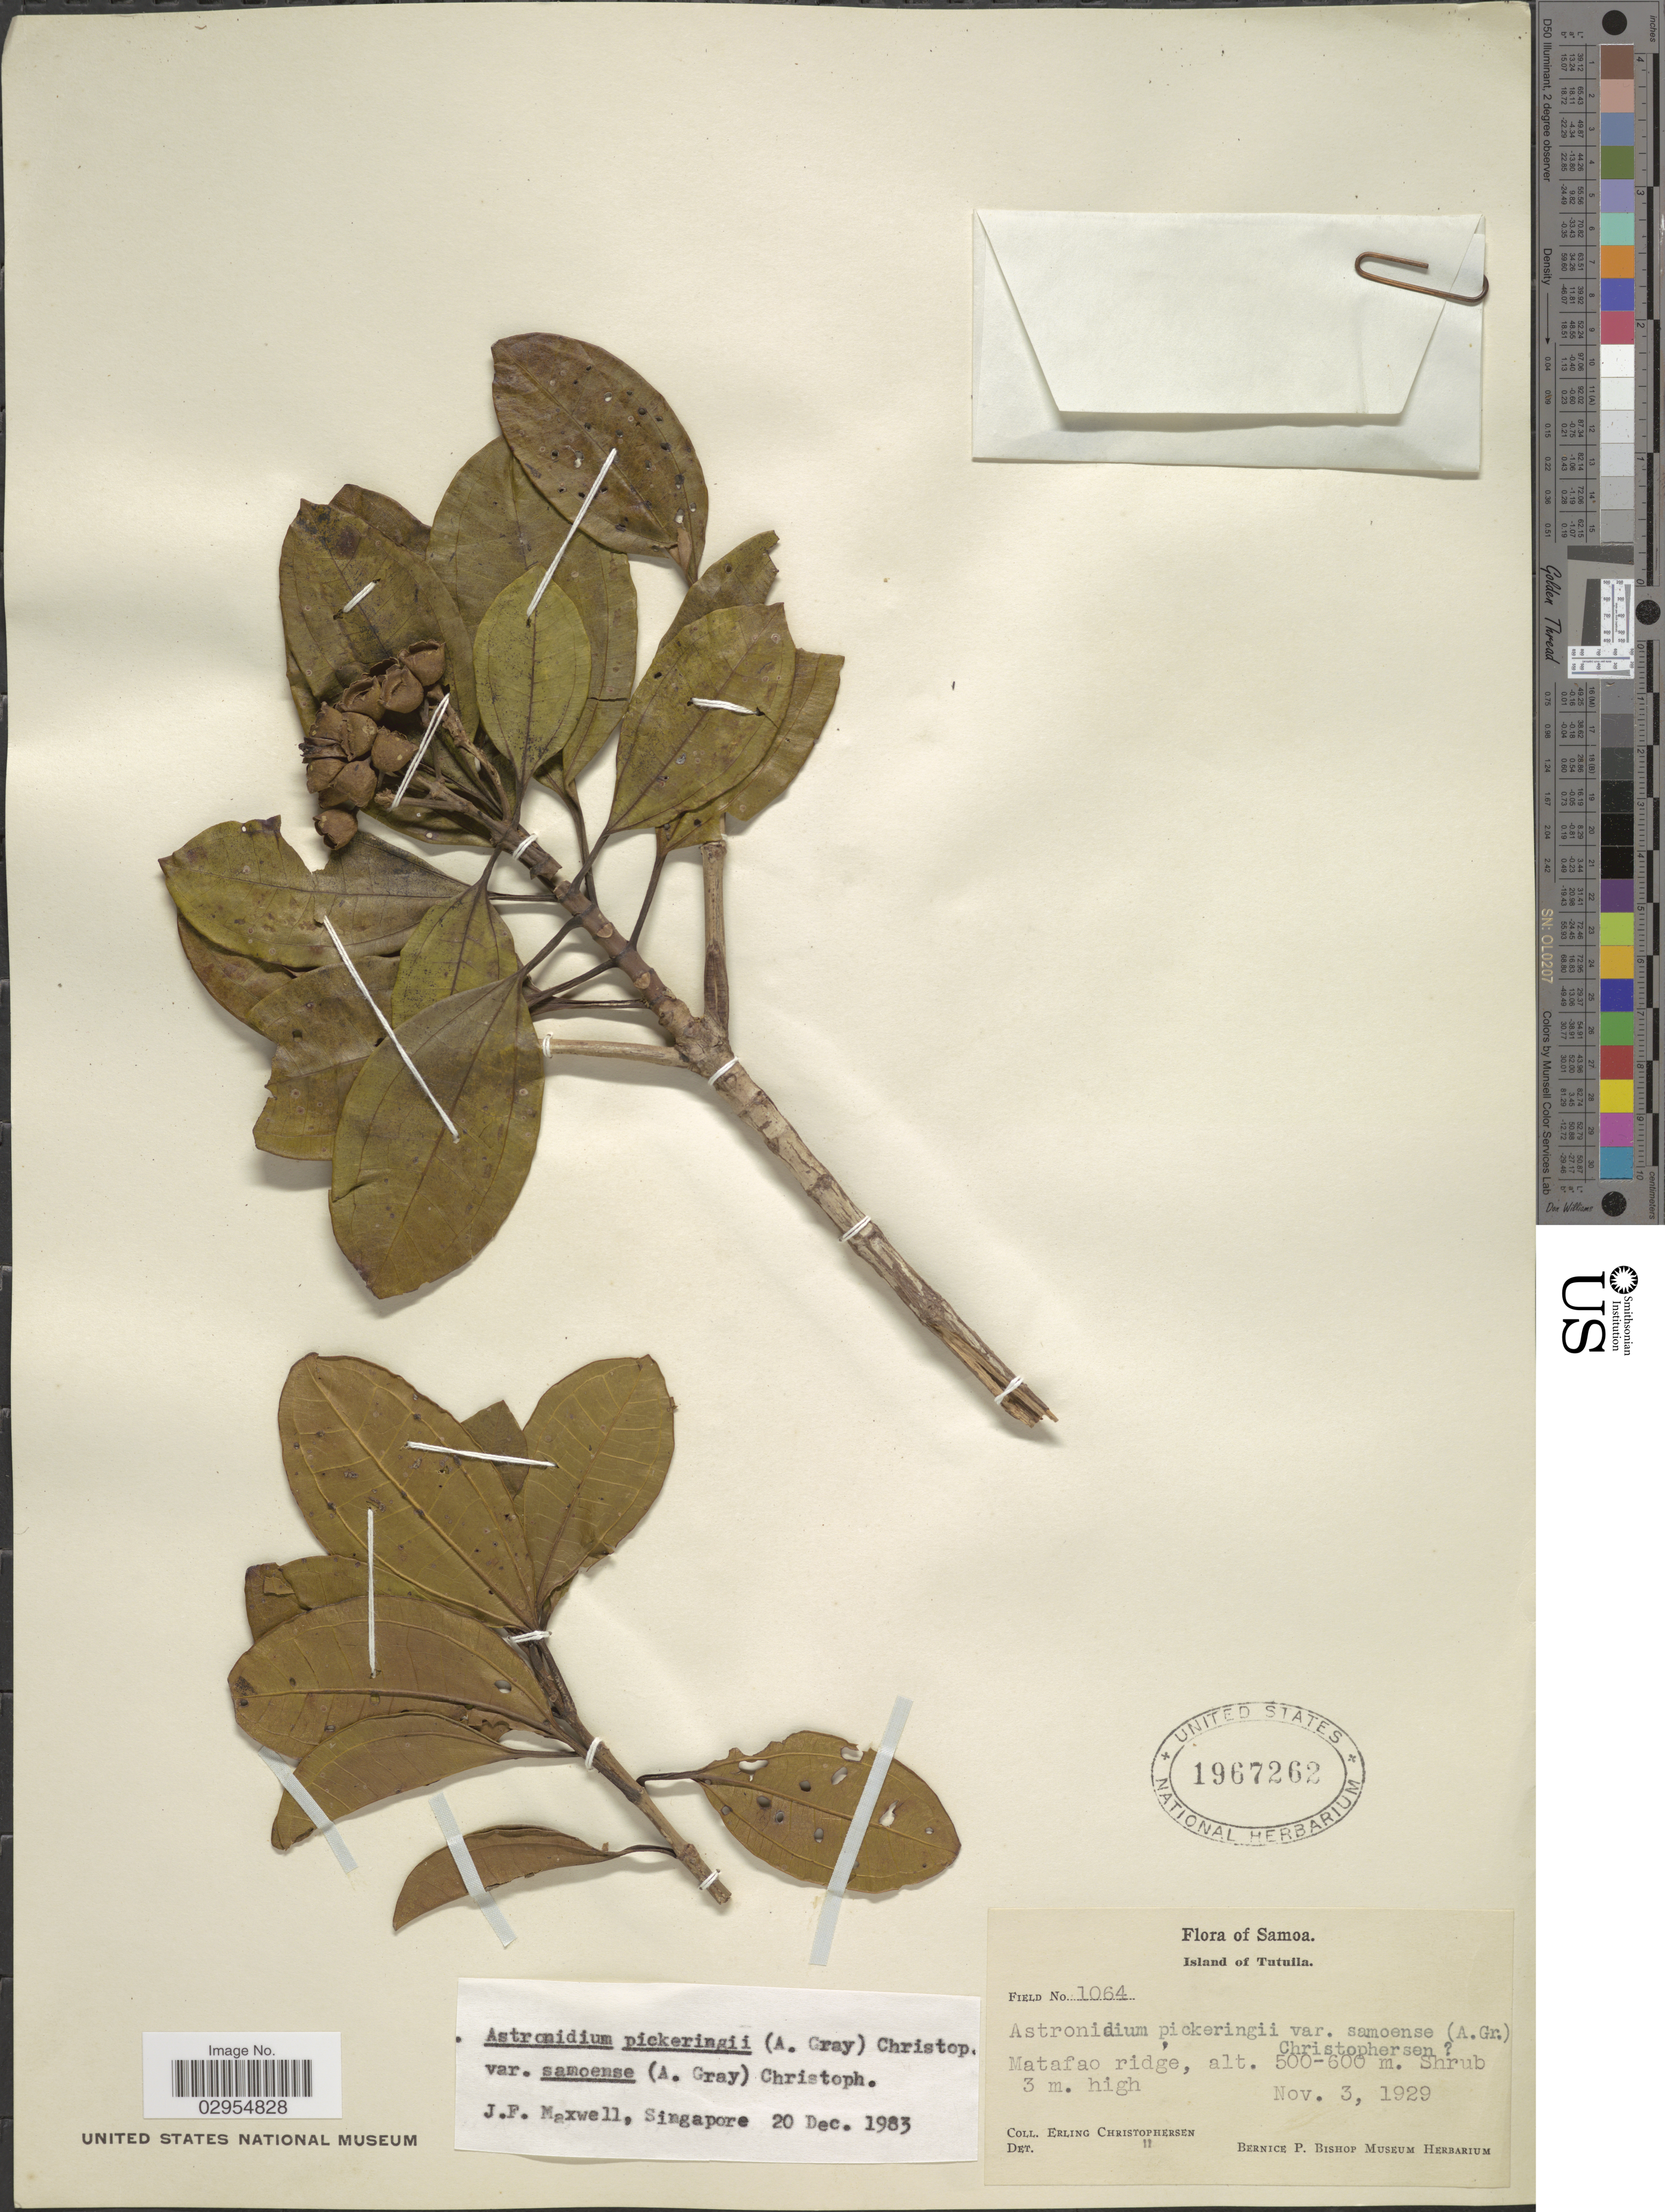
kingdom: Plantae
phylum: Tracheophyta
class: Magnoliopsida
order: Myrtales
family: Melastomataceae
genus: Astronidium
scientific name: Astronidium pickeringii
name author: (A. Gray) Christoph.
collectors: E. Christophersen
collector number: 1064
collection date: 1929-11-03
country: American Samoa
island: Tutuila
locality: Island of Tutuila. Matafao ridge.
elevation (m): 500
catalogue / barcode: US 1967262